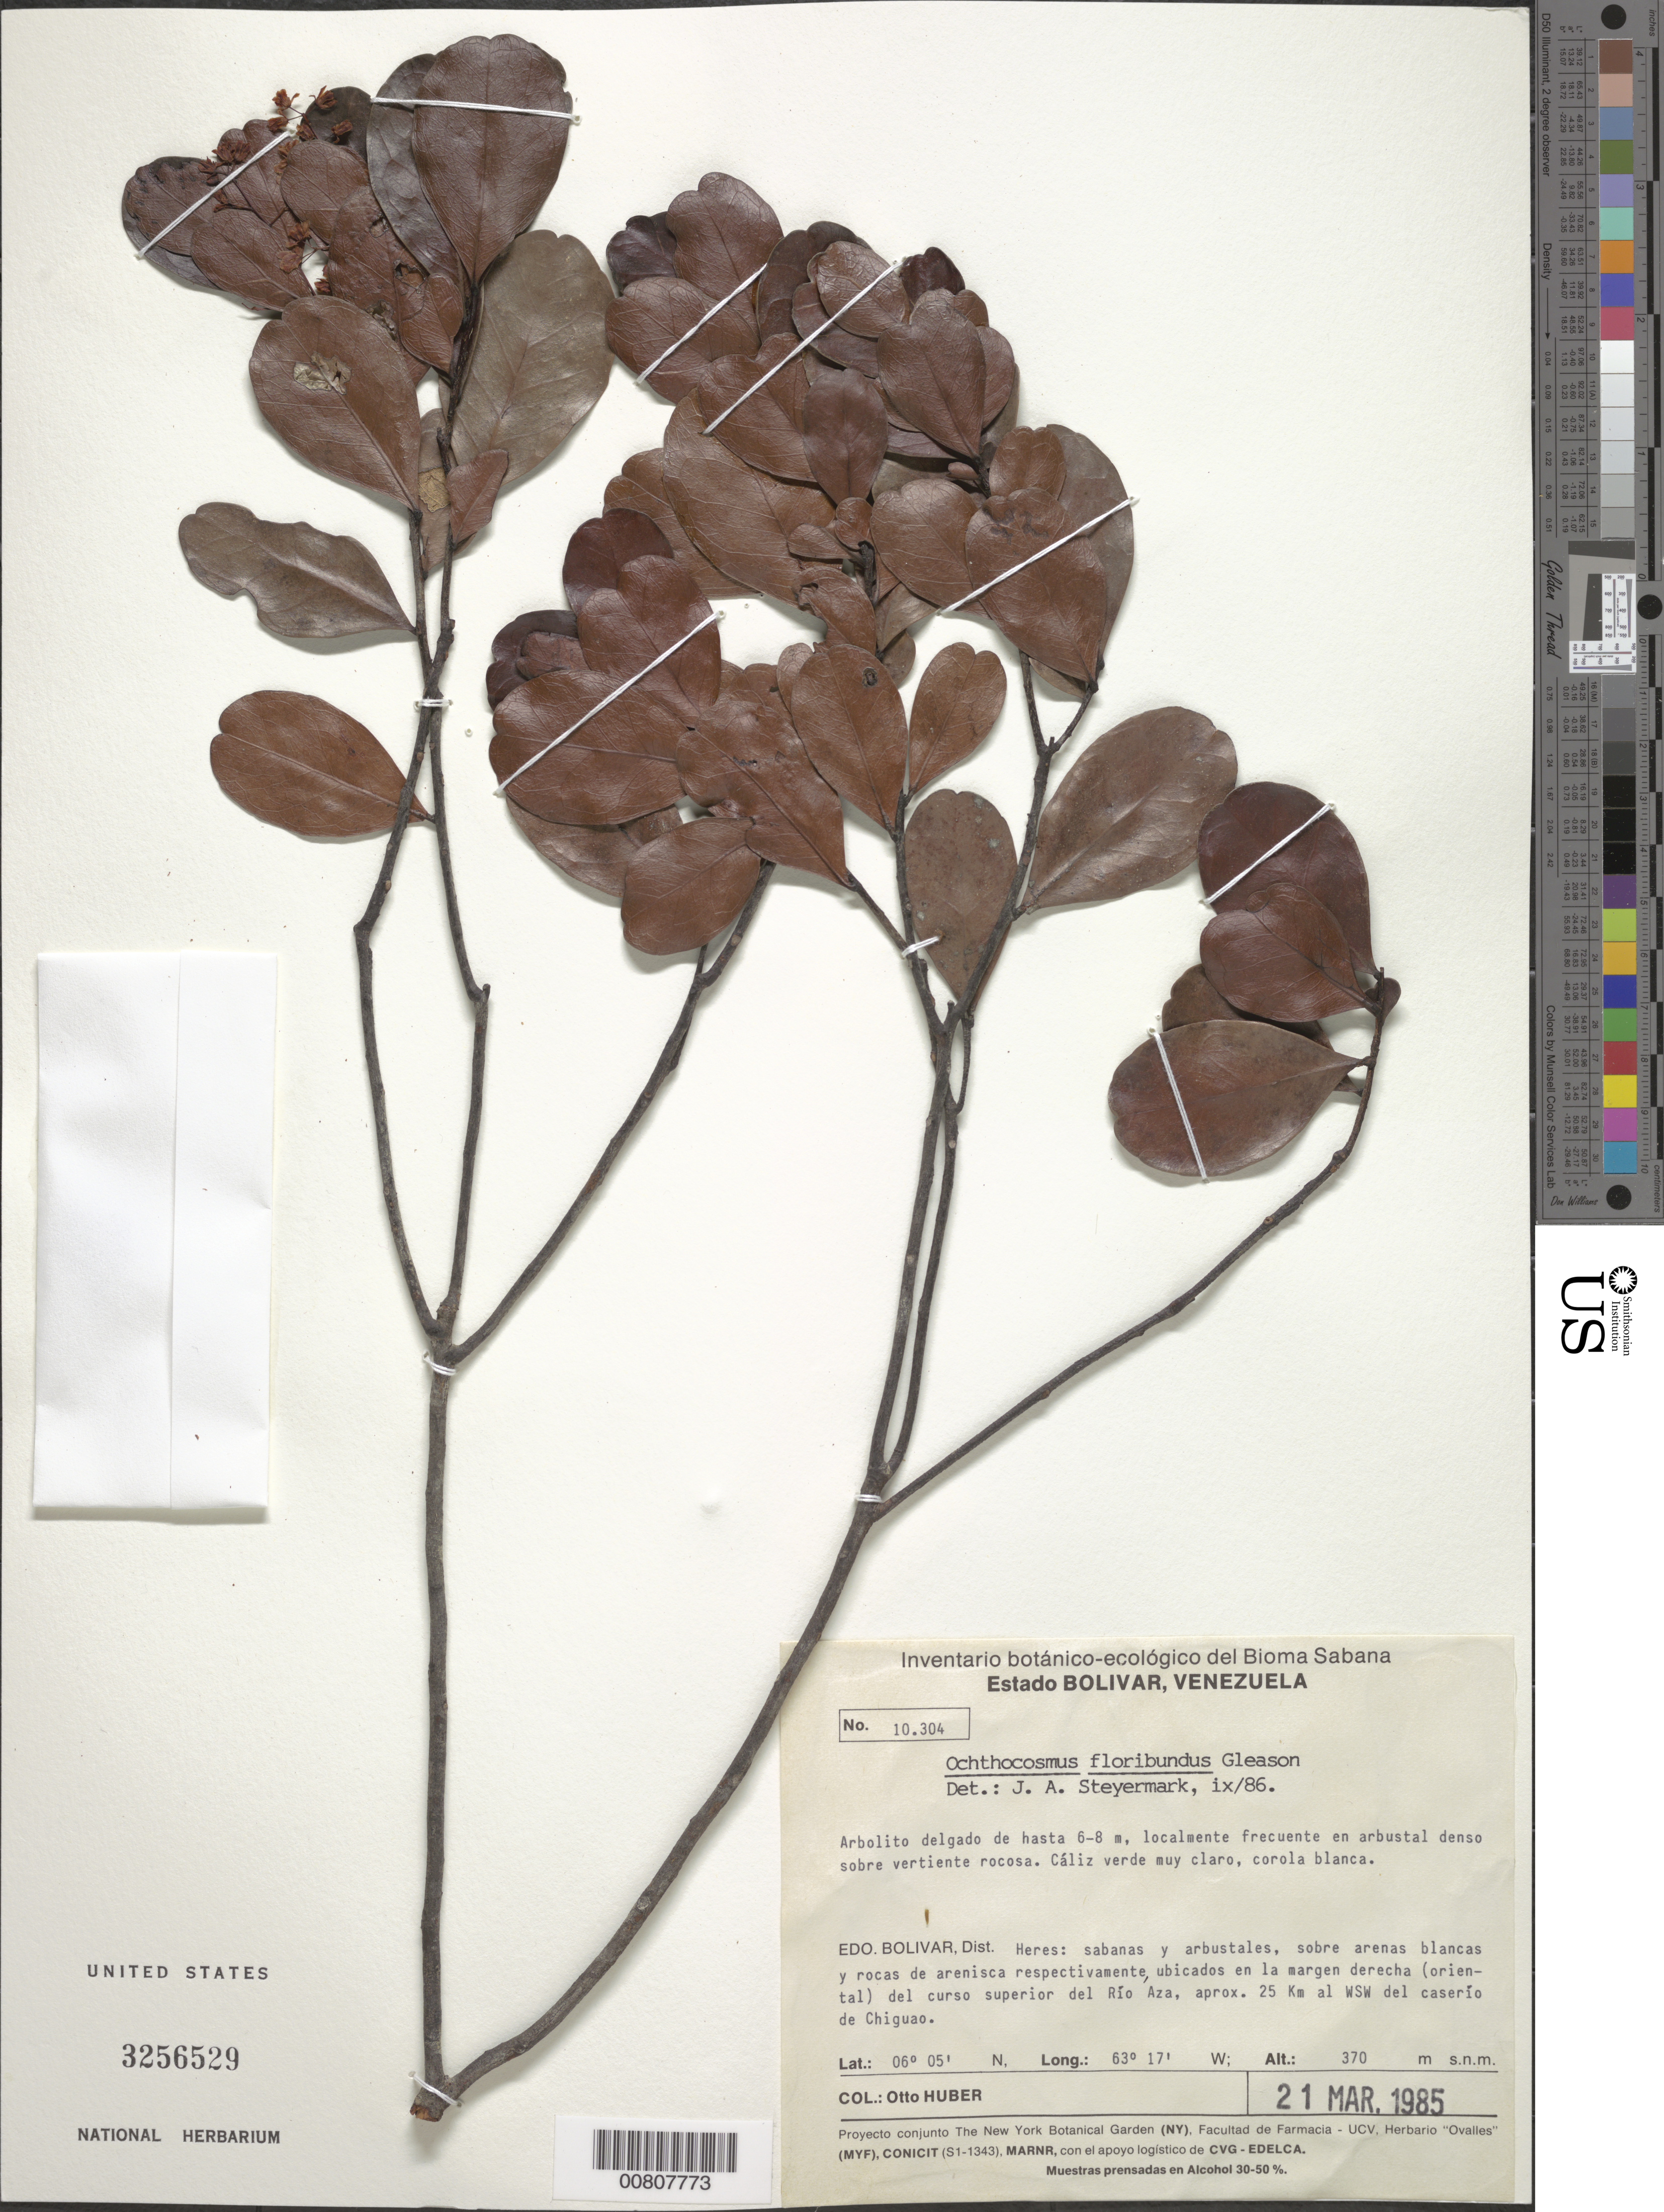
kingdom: Plantae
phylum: Tracheophyta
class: Magnoliopsida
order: Malpighiales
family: Ixonanthaceae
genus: Ochthocosmus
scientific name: Ochthocosmus floribundus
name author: Gleason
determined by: Steyermark, Julian A., (VEN)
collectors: O. Huber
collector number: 10304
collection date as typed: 21-Mar-85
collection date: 1985-03-21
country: Venezuela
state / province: Bolívar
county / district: Heres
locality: Río Aza, 25 km WSW del caserío de Chiguao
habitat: Arbustal denso sobre vertinente rocosa. Sabanas y arbustales, sobre arenas blancas y rocas de arenisca respectivamente ubicados en la margen del río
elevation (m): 370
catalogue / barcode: US 3256529